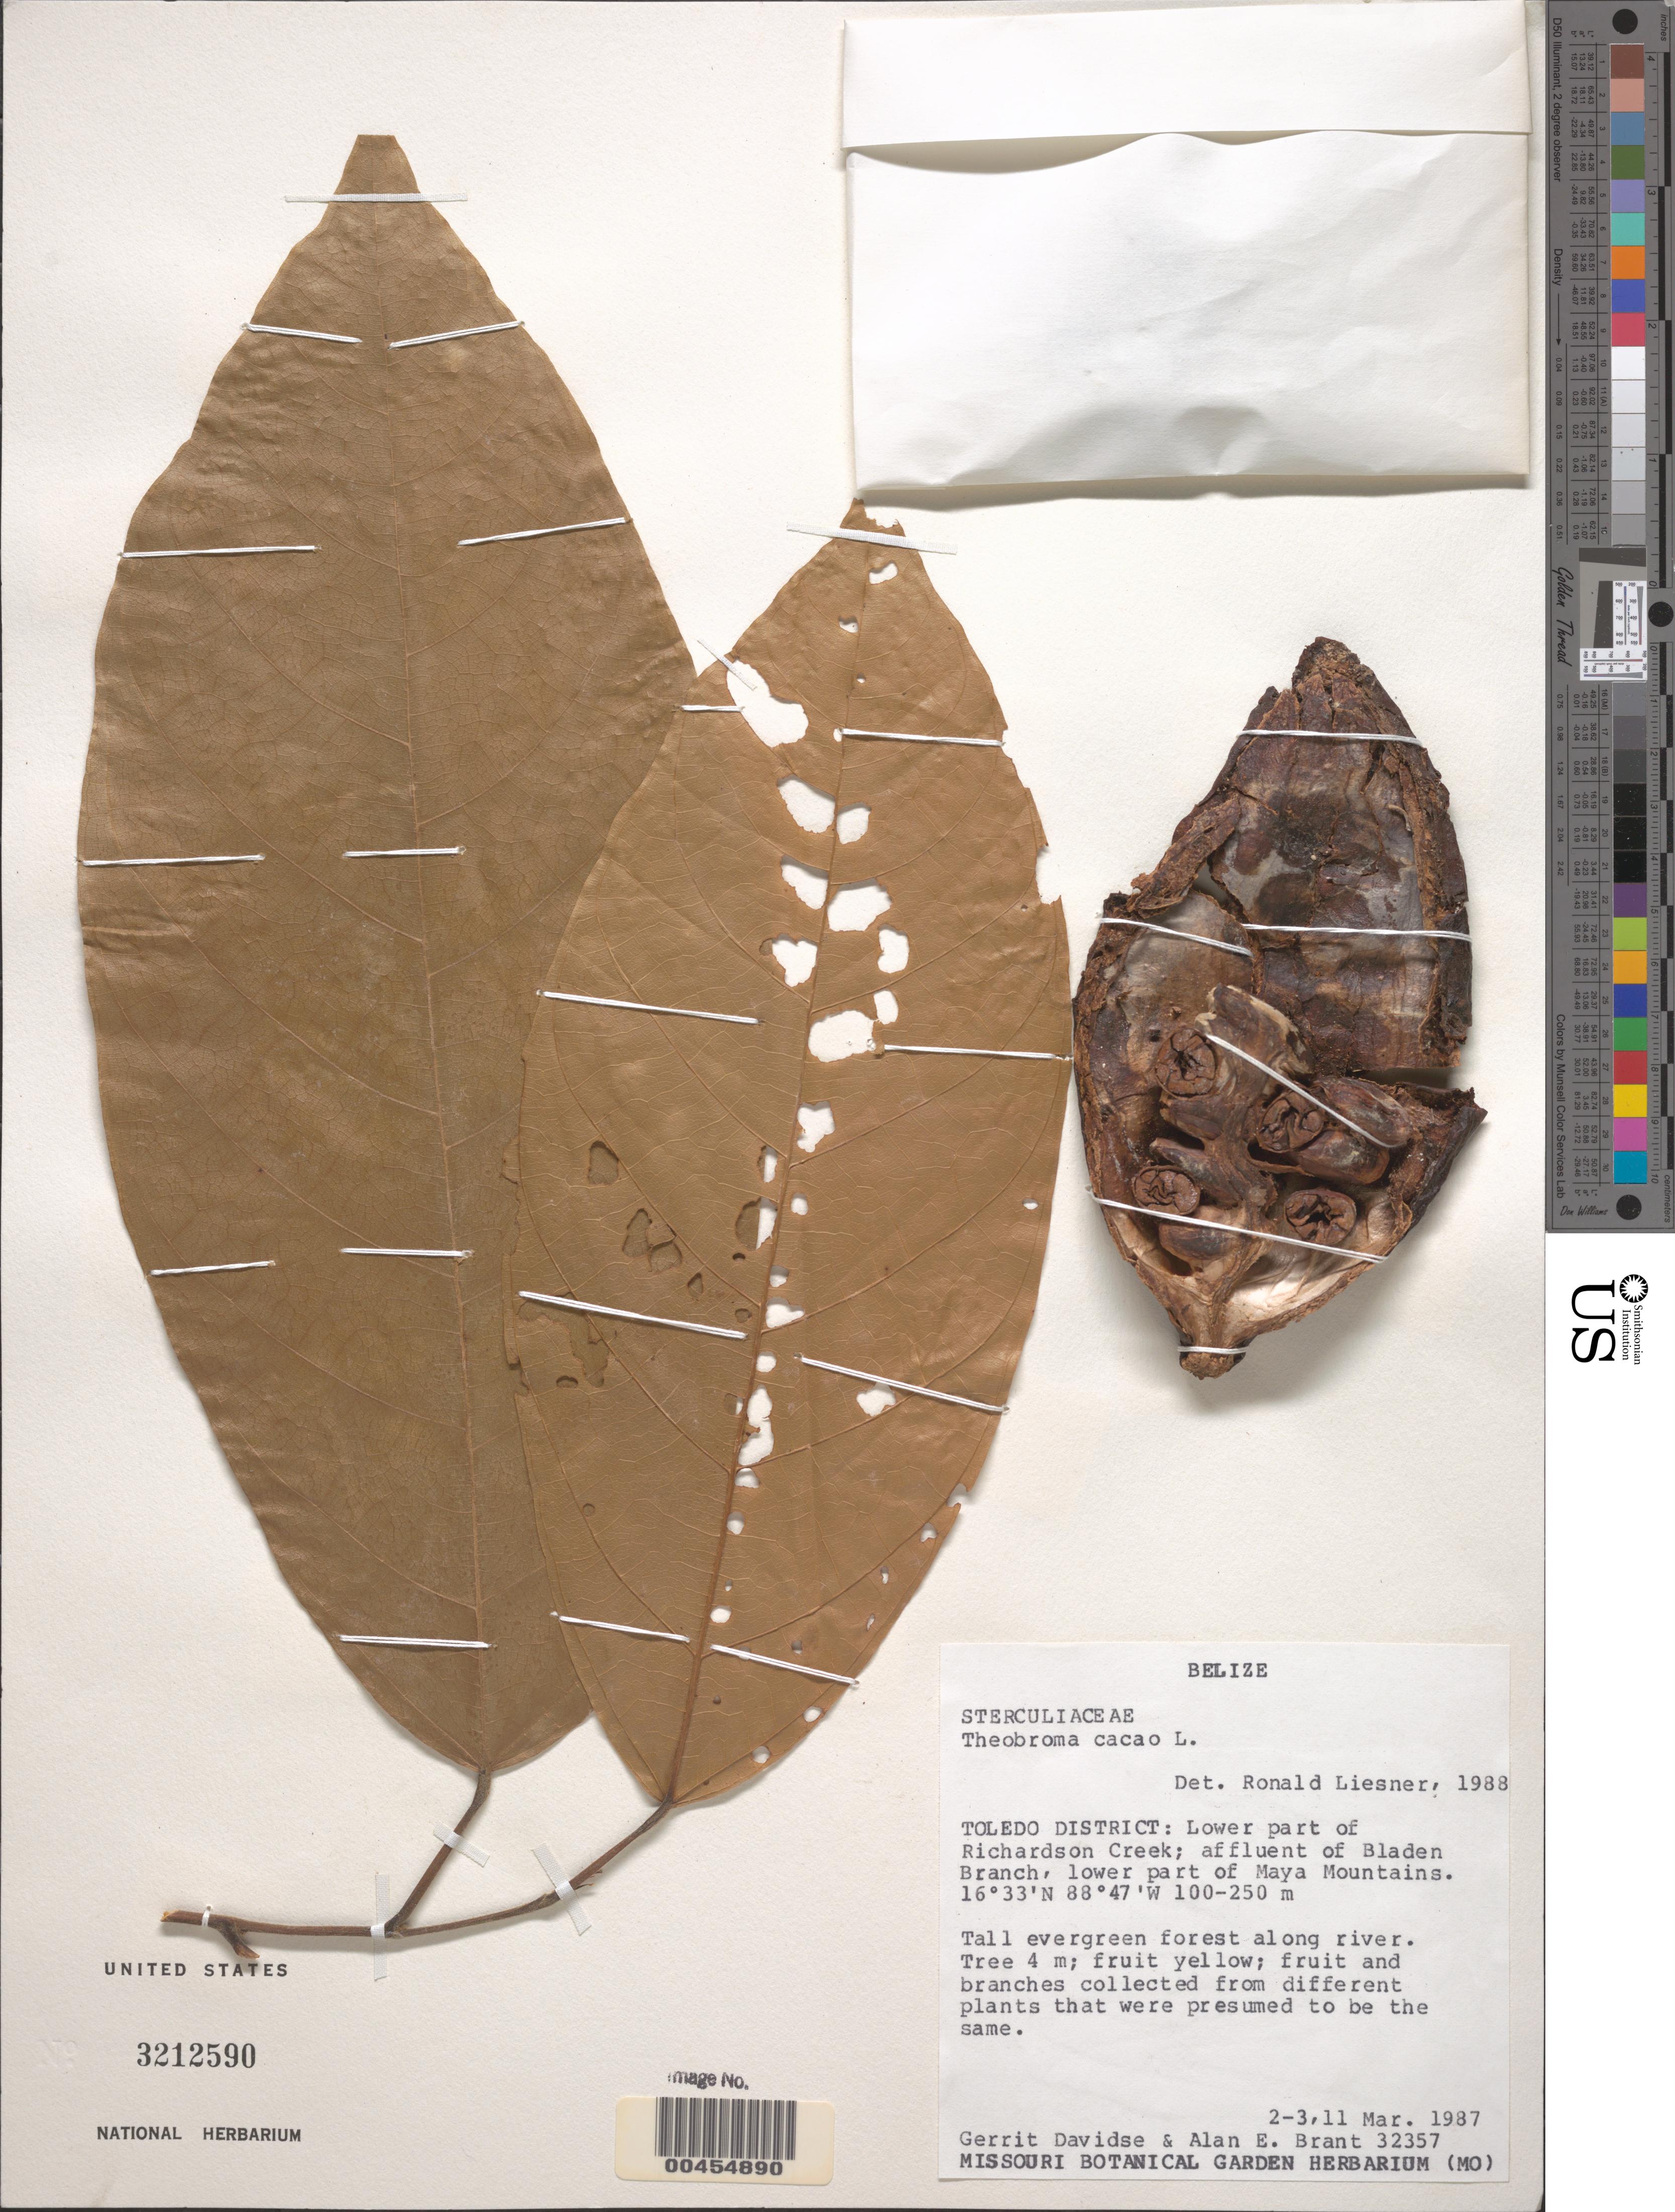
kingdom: Plantae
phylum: Tracheophyta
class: Magnoliopsida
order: Malvales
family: Malvaceae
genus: Theobroma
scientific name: Theobroma cacao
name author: L.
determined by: Liesner, R. L.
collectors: G. Davidse & A. Brant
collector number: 32357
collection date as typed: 02 Mar 1987 to 11 Mar 1987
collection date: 1987-03-02/1987-03-11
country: Belize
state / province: Toledo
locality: Lower part of Richardson Creek; affluent of Bladen Branch, lower part of Maya Mtns.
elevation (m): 100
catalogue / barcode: US 3212590